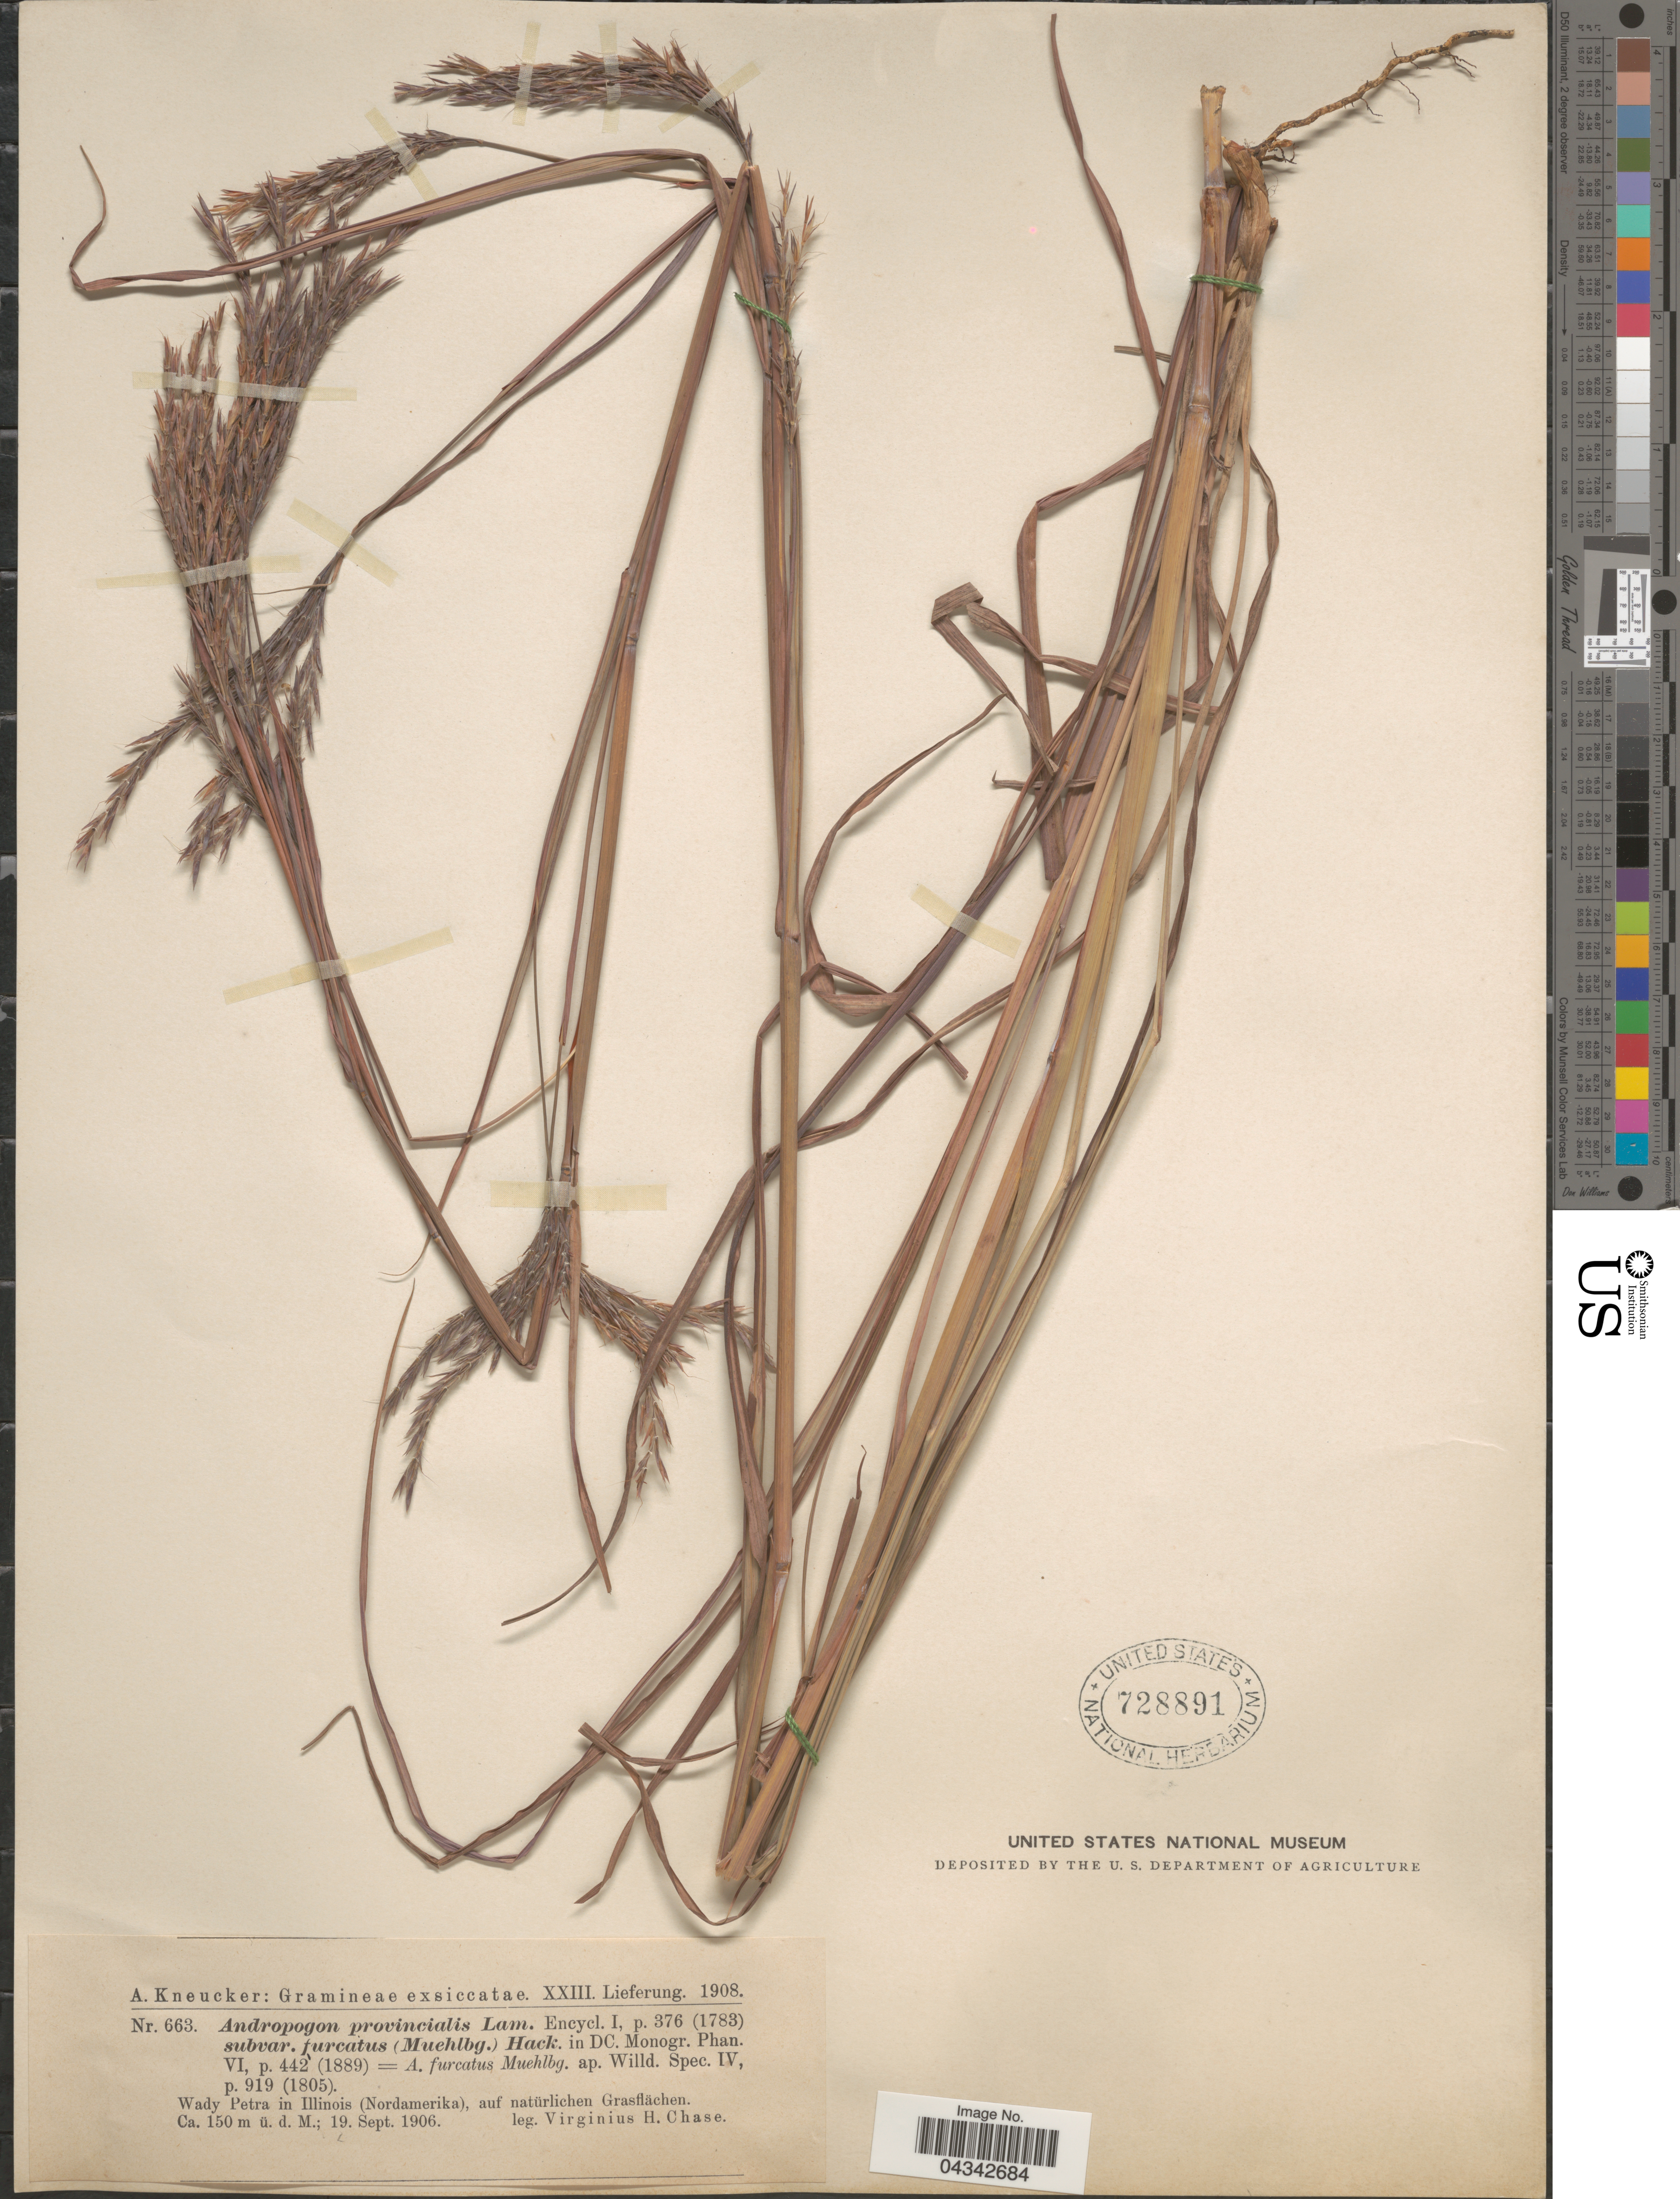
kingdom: Plantae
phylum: Tracheophyta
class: Liliopsida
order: Poales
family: Poaceae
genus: Andropogon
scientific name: Andropogon gerardii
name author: Vitman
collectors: V. H. Chase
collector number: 663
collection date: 1906-09-19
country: United States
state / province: Illinois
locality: Wady Petra.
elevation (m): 150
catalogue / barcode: US 728891